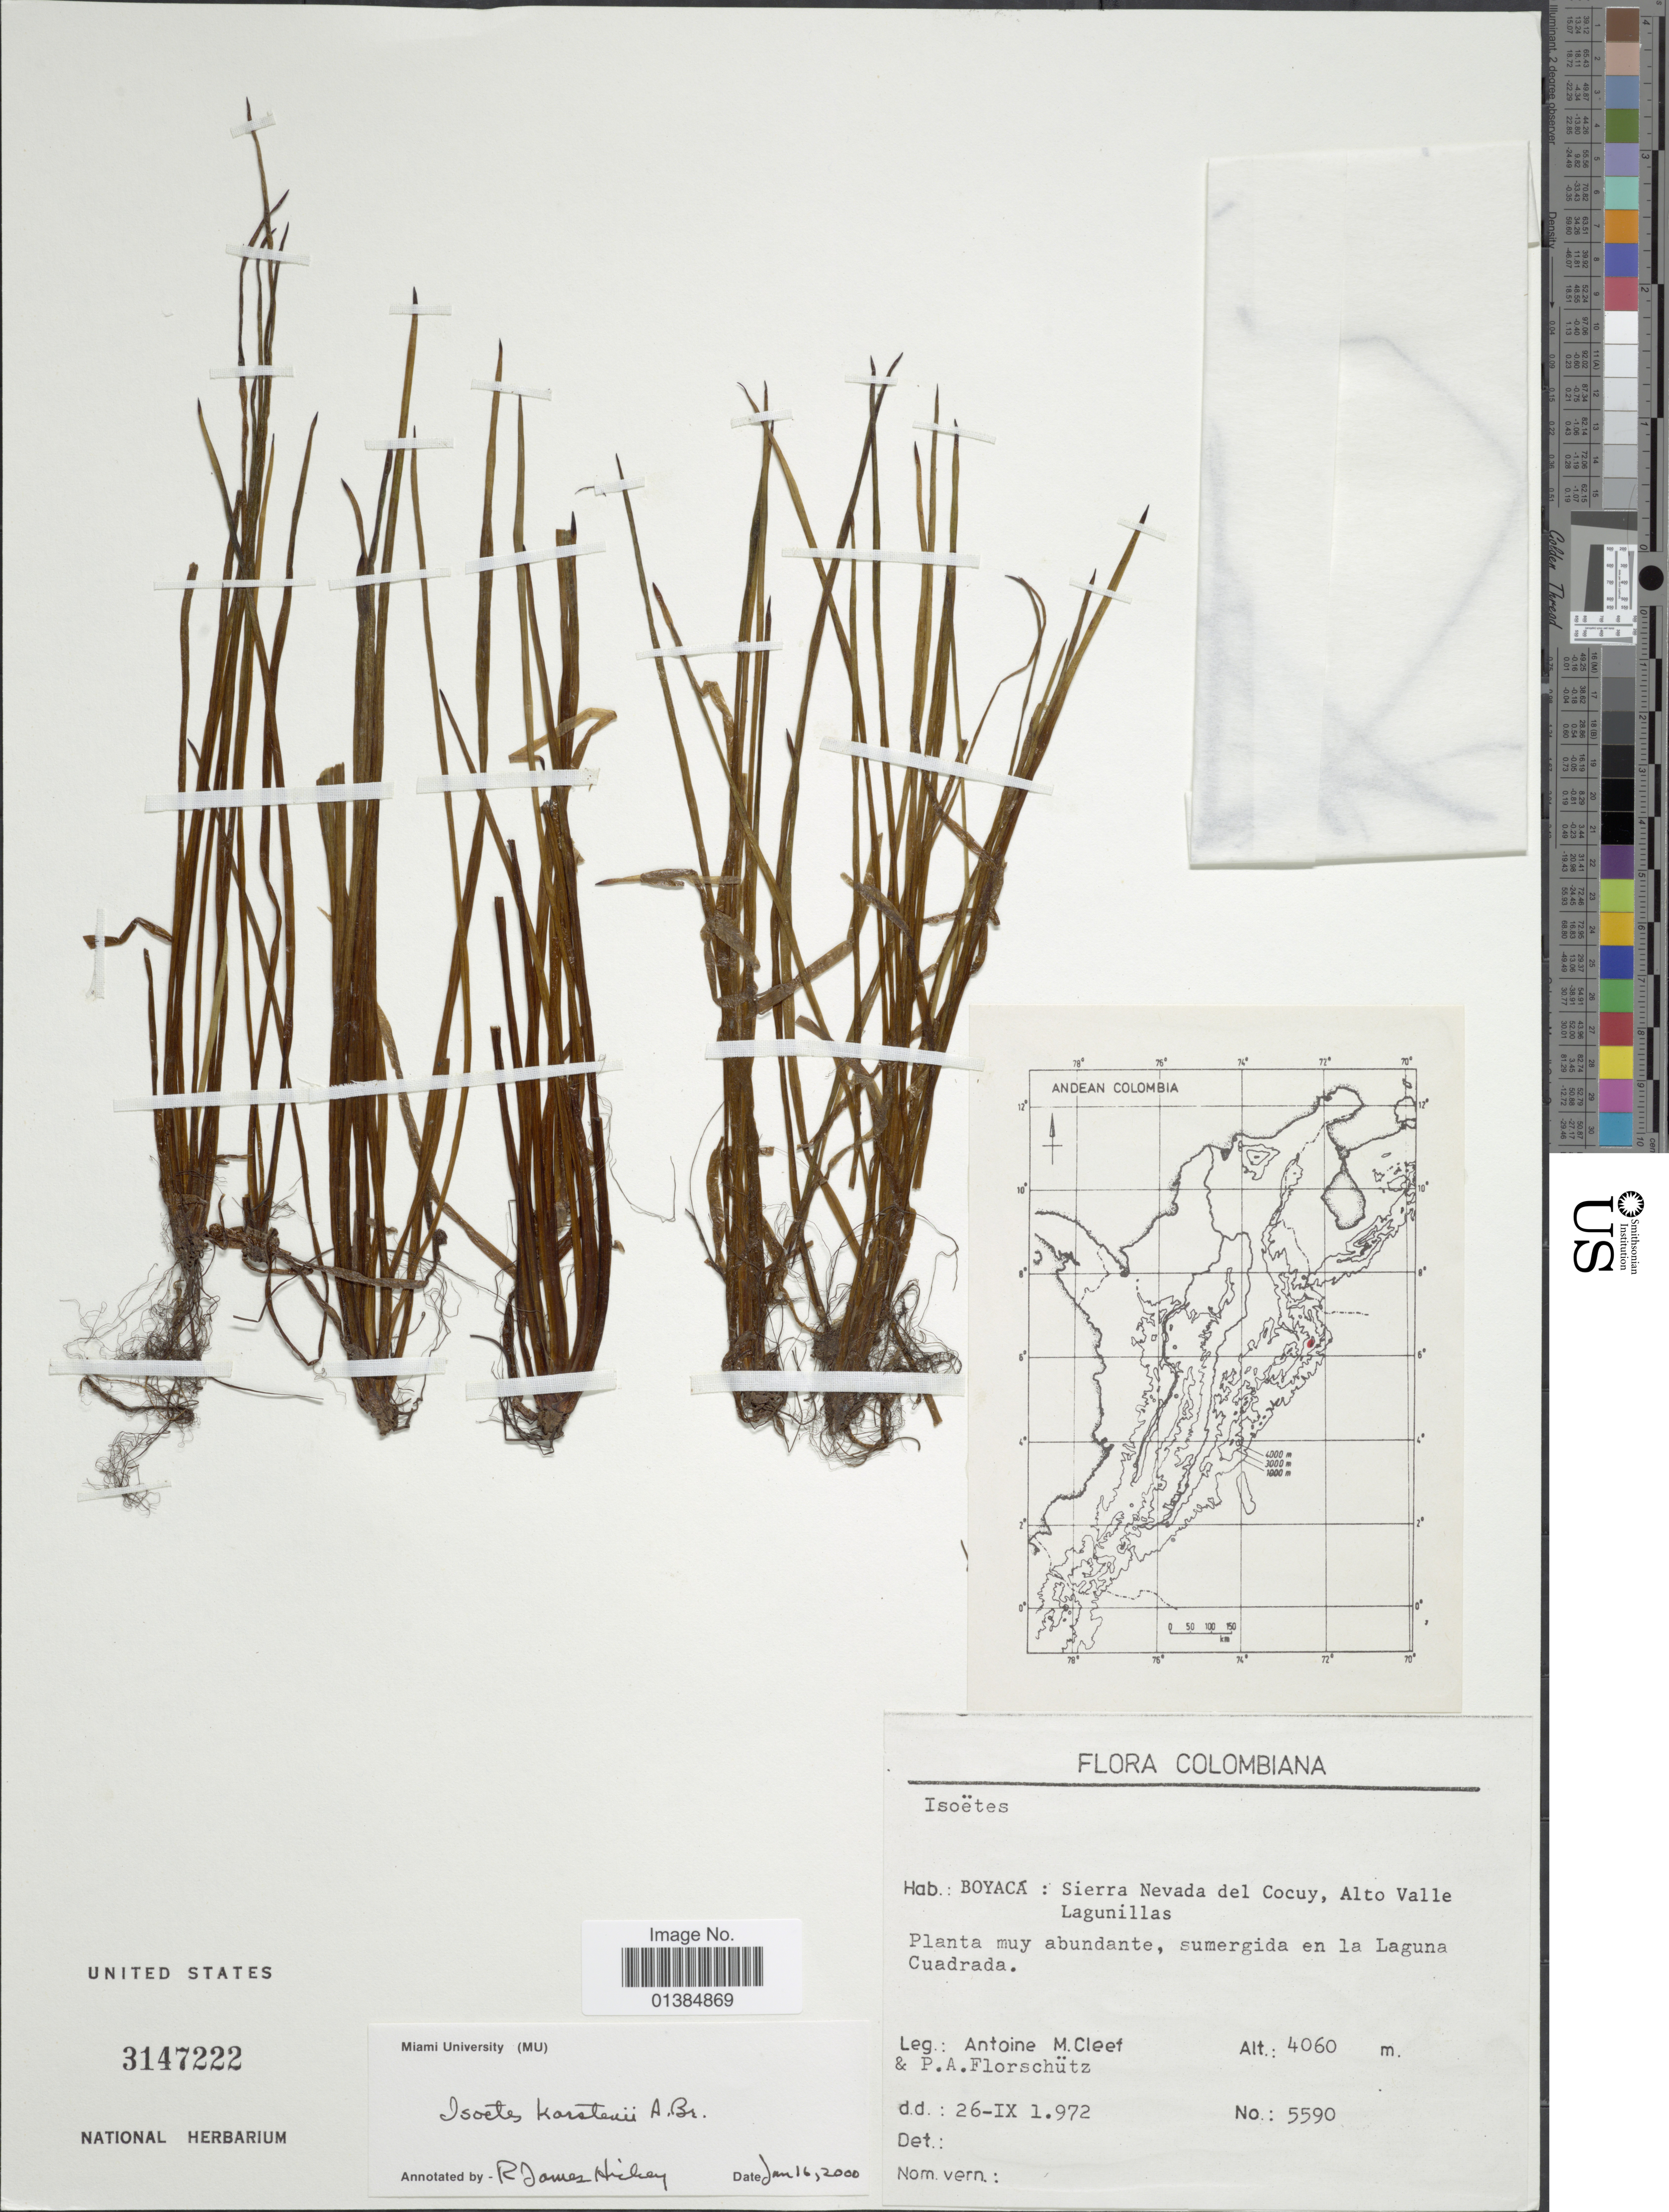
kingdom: Plantae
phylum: Tracheophyta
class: Lycopodiopsida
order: Isoetales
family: Isoetaceae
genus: Isoetes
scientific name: Isoetes karstenii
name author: A. Braun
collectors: A. M. Cleef & P. Florschütz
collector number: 5590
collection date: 1972-09-26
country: Colombia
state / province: Boyacá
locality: Sierra Nevada del Cocuy, Alto Valle Lagunillas.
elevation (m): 4060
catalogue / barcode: US 3147222